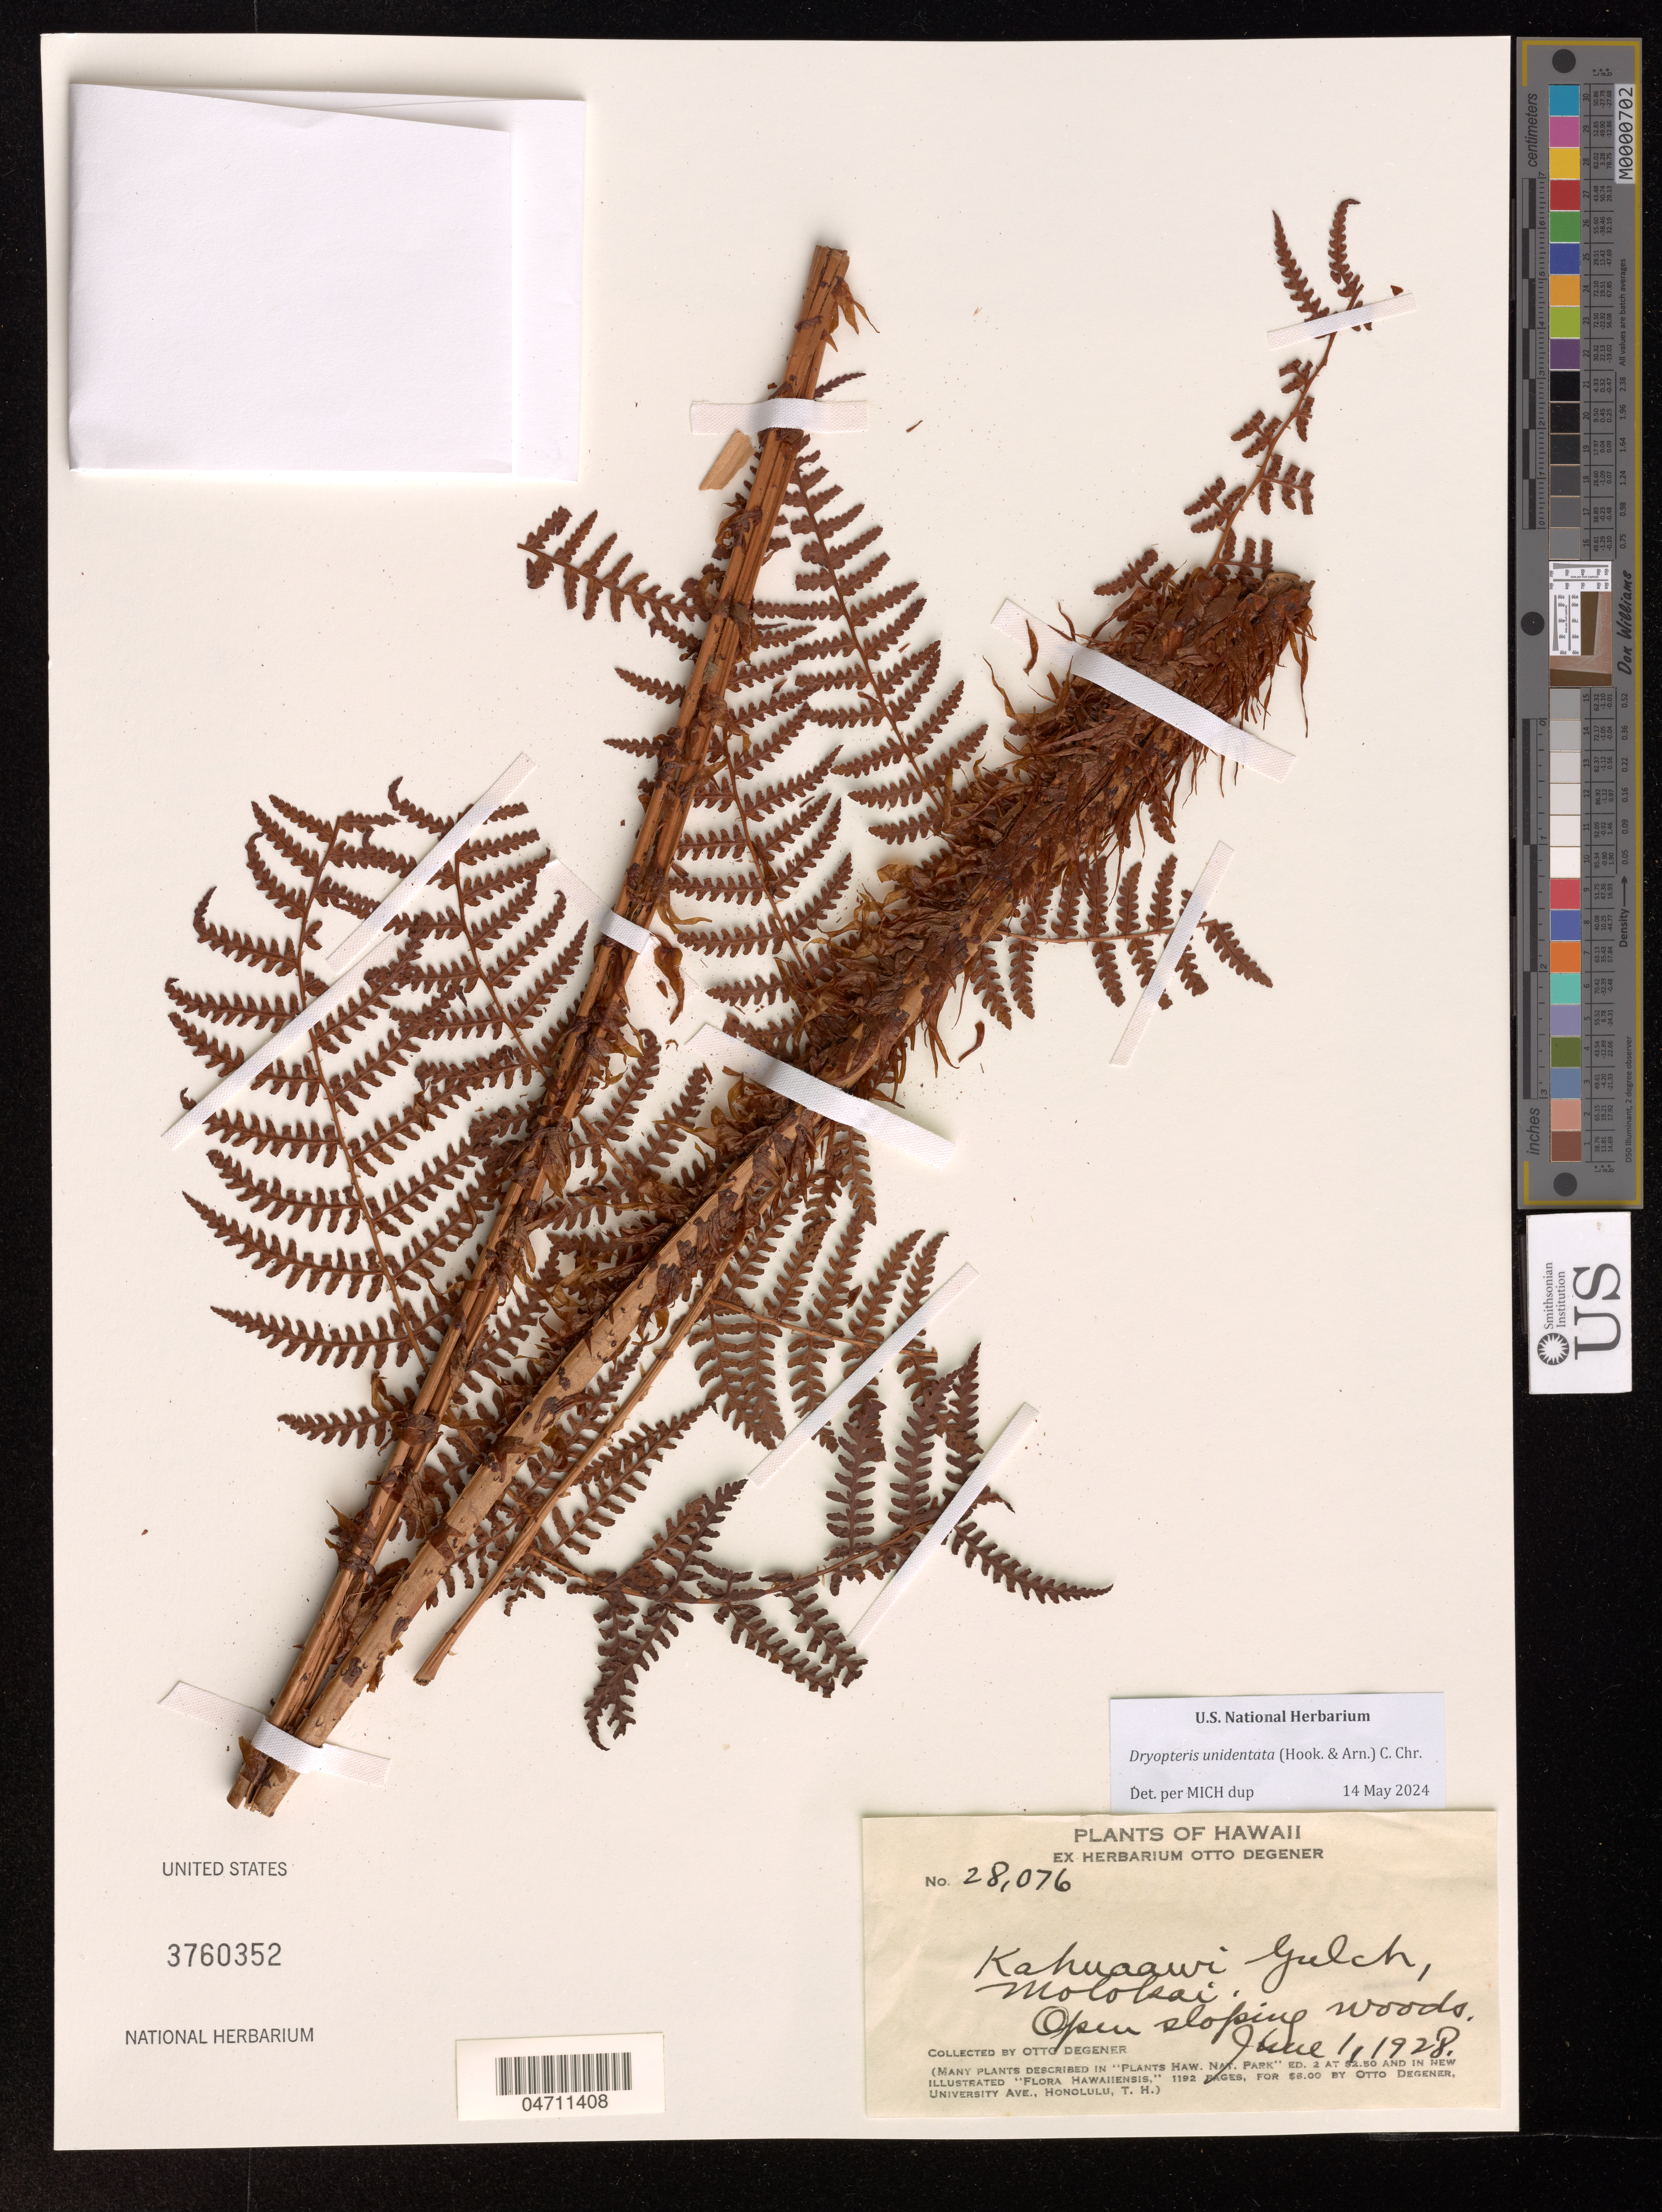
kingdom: Plantae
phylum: Tracheophyta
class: Polypodiopsida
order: Polypodiales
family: Dryopteridaceae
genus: Dryopteris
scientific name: Dryopteris unidentata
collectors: O. Degener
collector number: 28076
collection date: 1928-06-01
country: United States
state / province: Hawaii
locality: Kahuaawi Gulch, Molokai, Open sloping woods.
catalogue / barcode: US 3760352